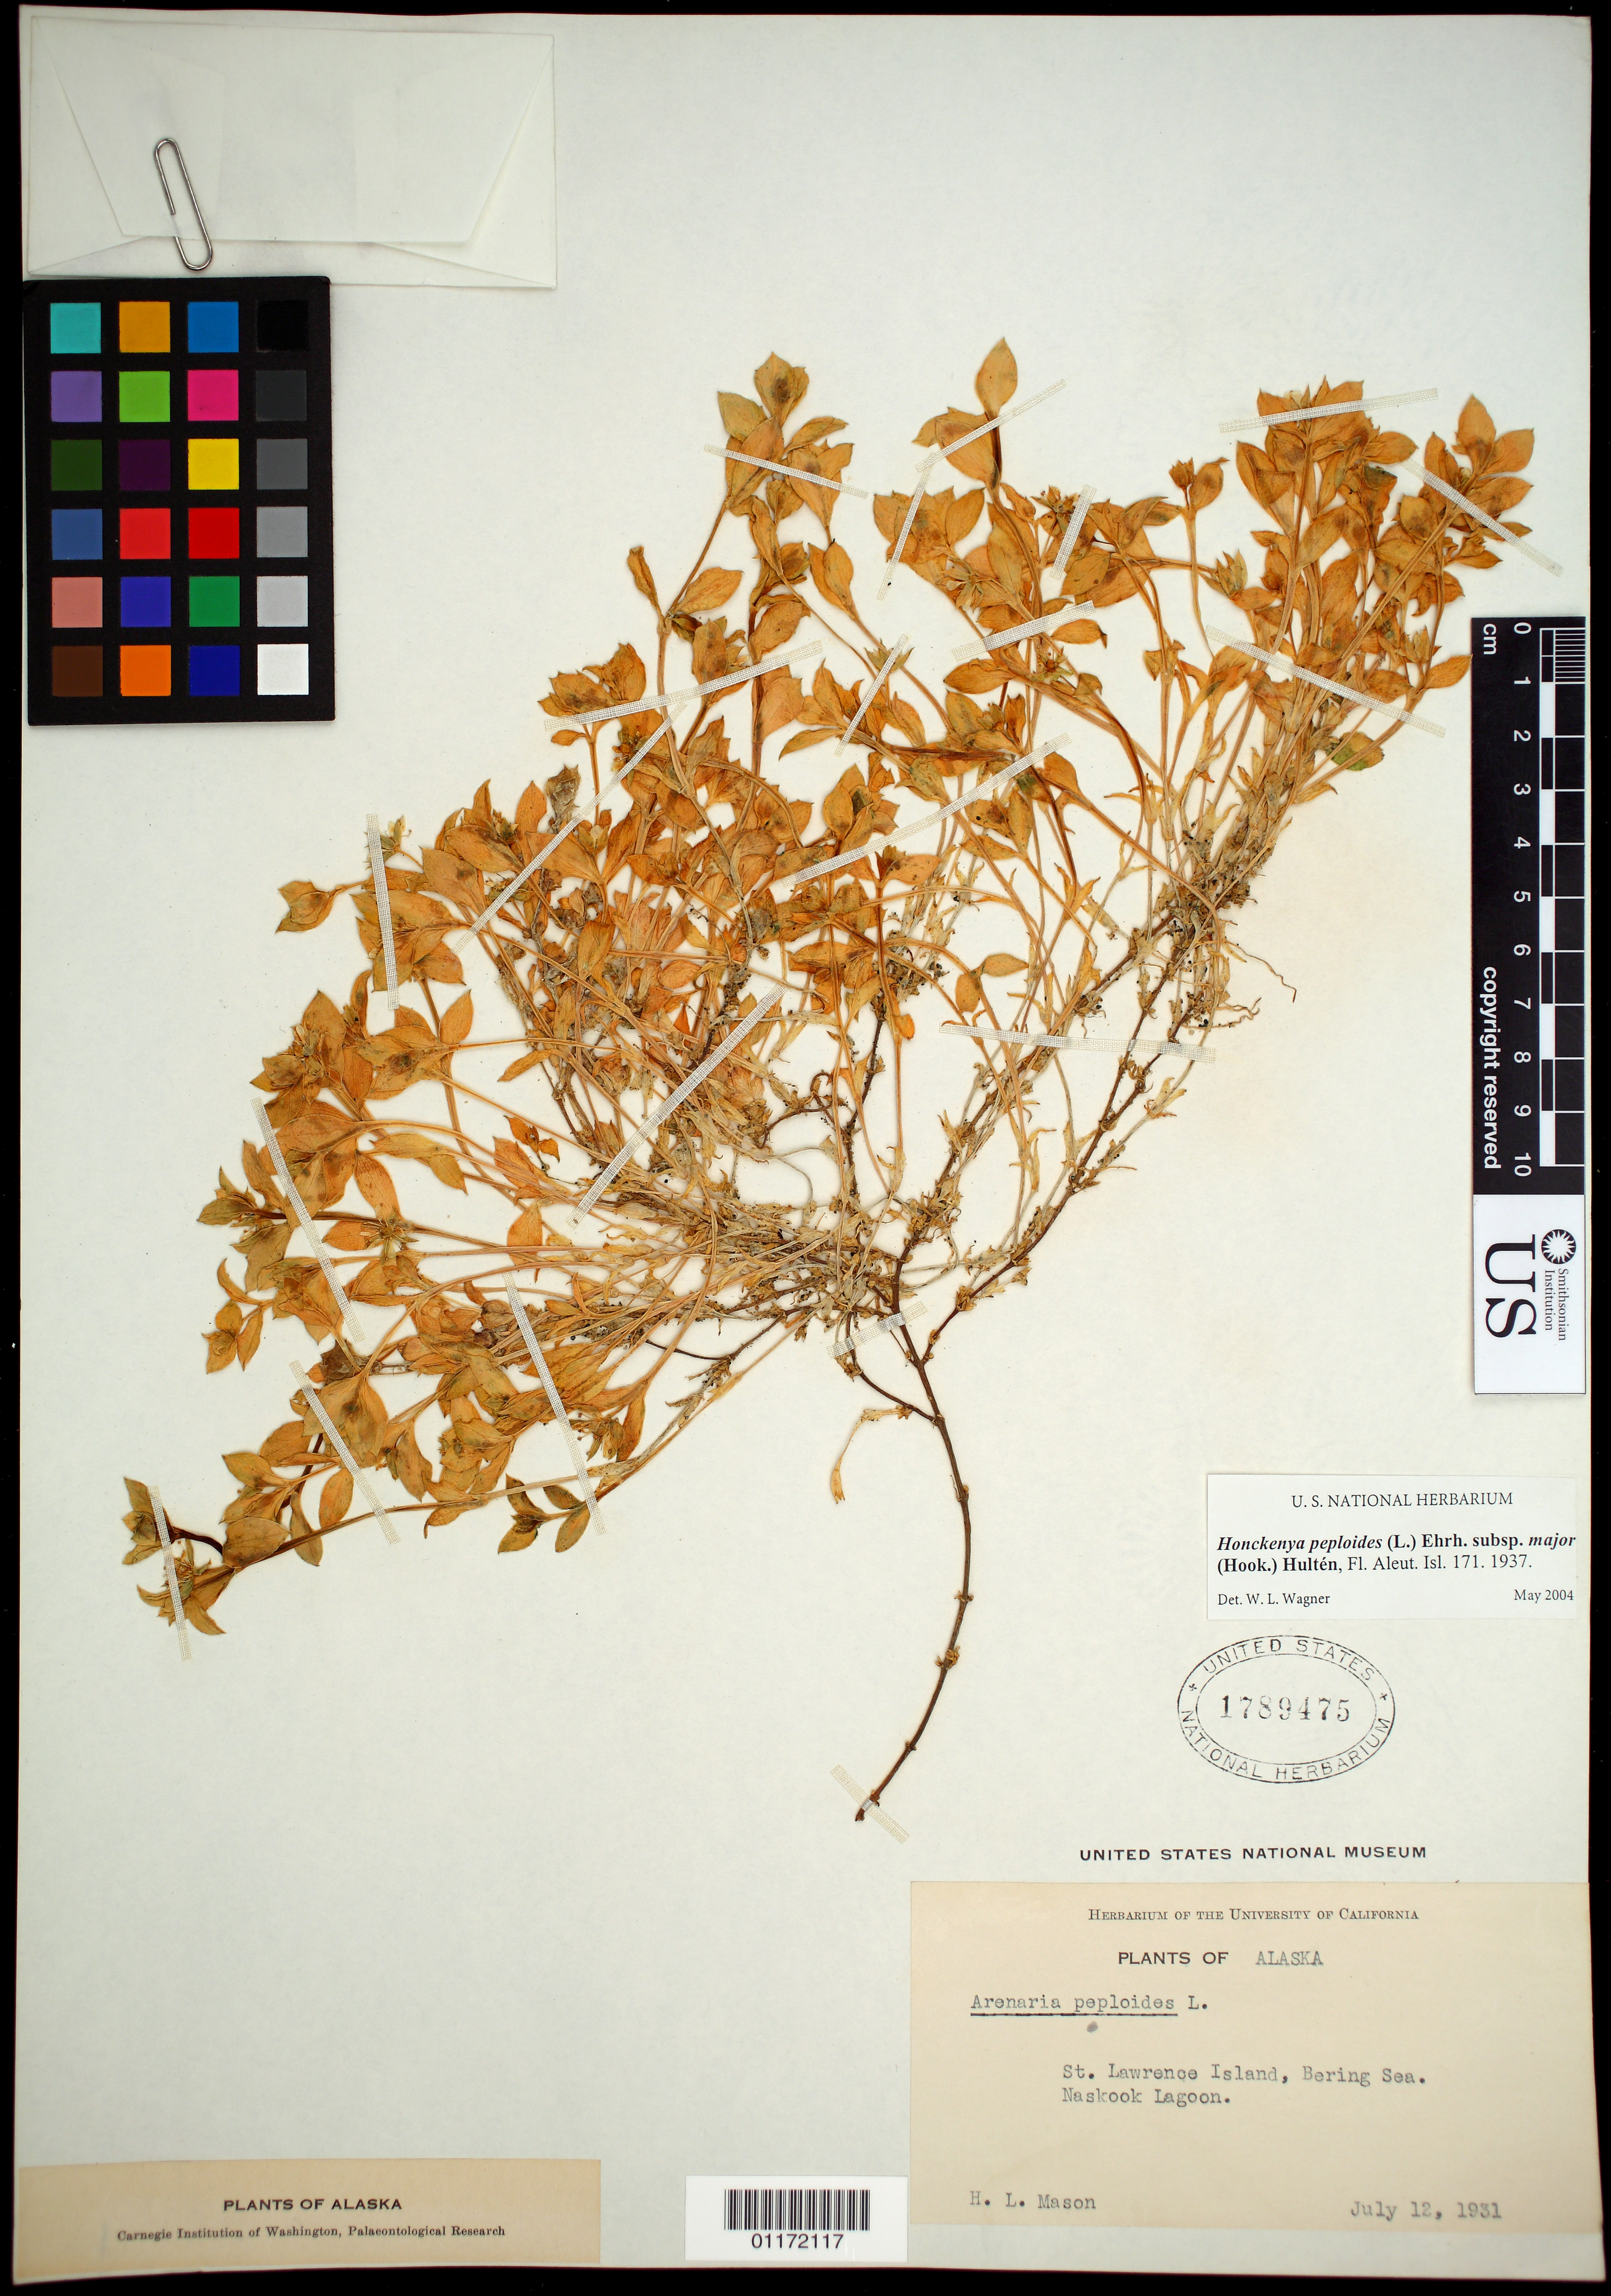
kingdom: Plantae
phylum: Tracheophyta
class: Magnoliopsida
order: Caryophyllales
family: Caryophyllaceae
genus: Honckenya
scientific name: Honckenya peploides subsp. major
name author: (Hook.) Hultén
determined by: Wagner, W. L., (BOT), Smithsonian Institution - National Museum of Natural History (UNITED STATES)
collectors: H. L. Mason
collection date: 1931-07-12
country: United States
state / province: Alaska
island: St. Lawrence Island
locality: Bering Sea, Naskook Lagoon.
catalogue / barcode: US 1789475